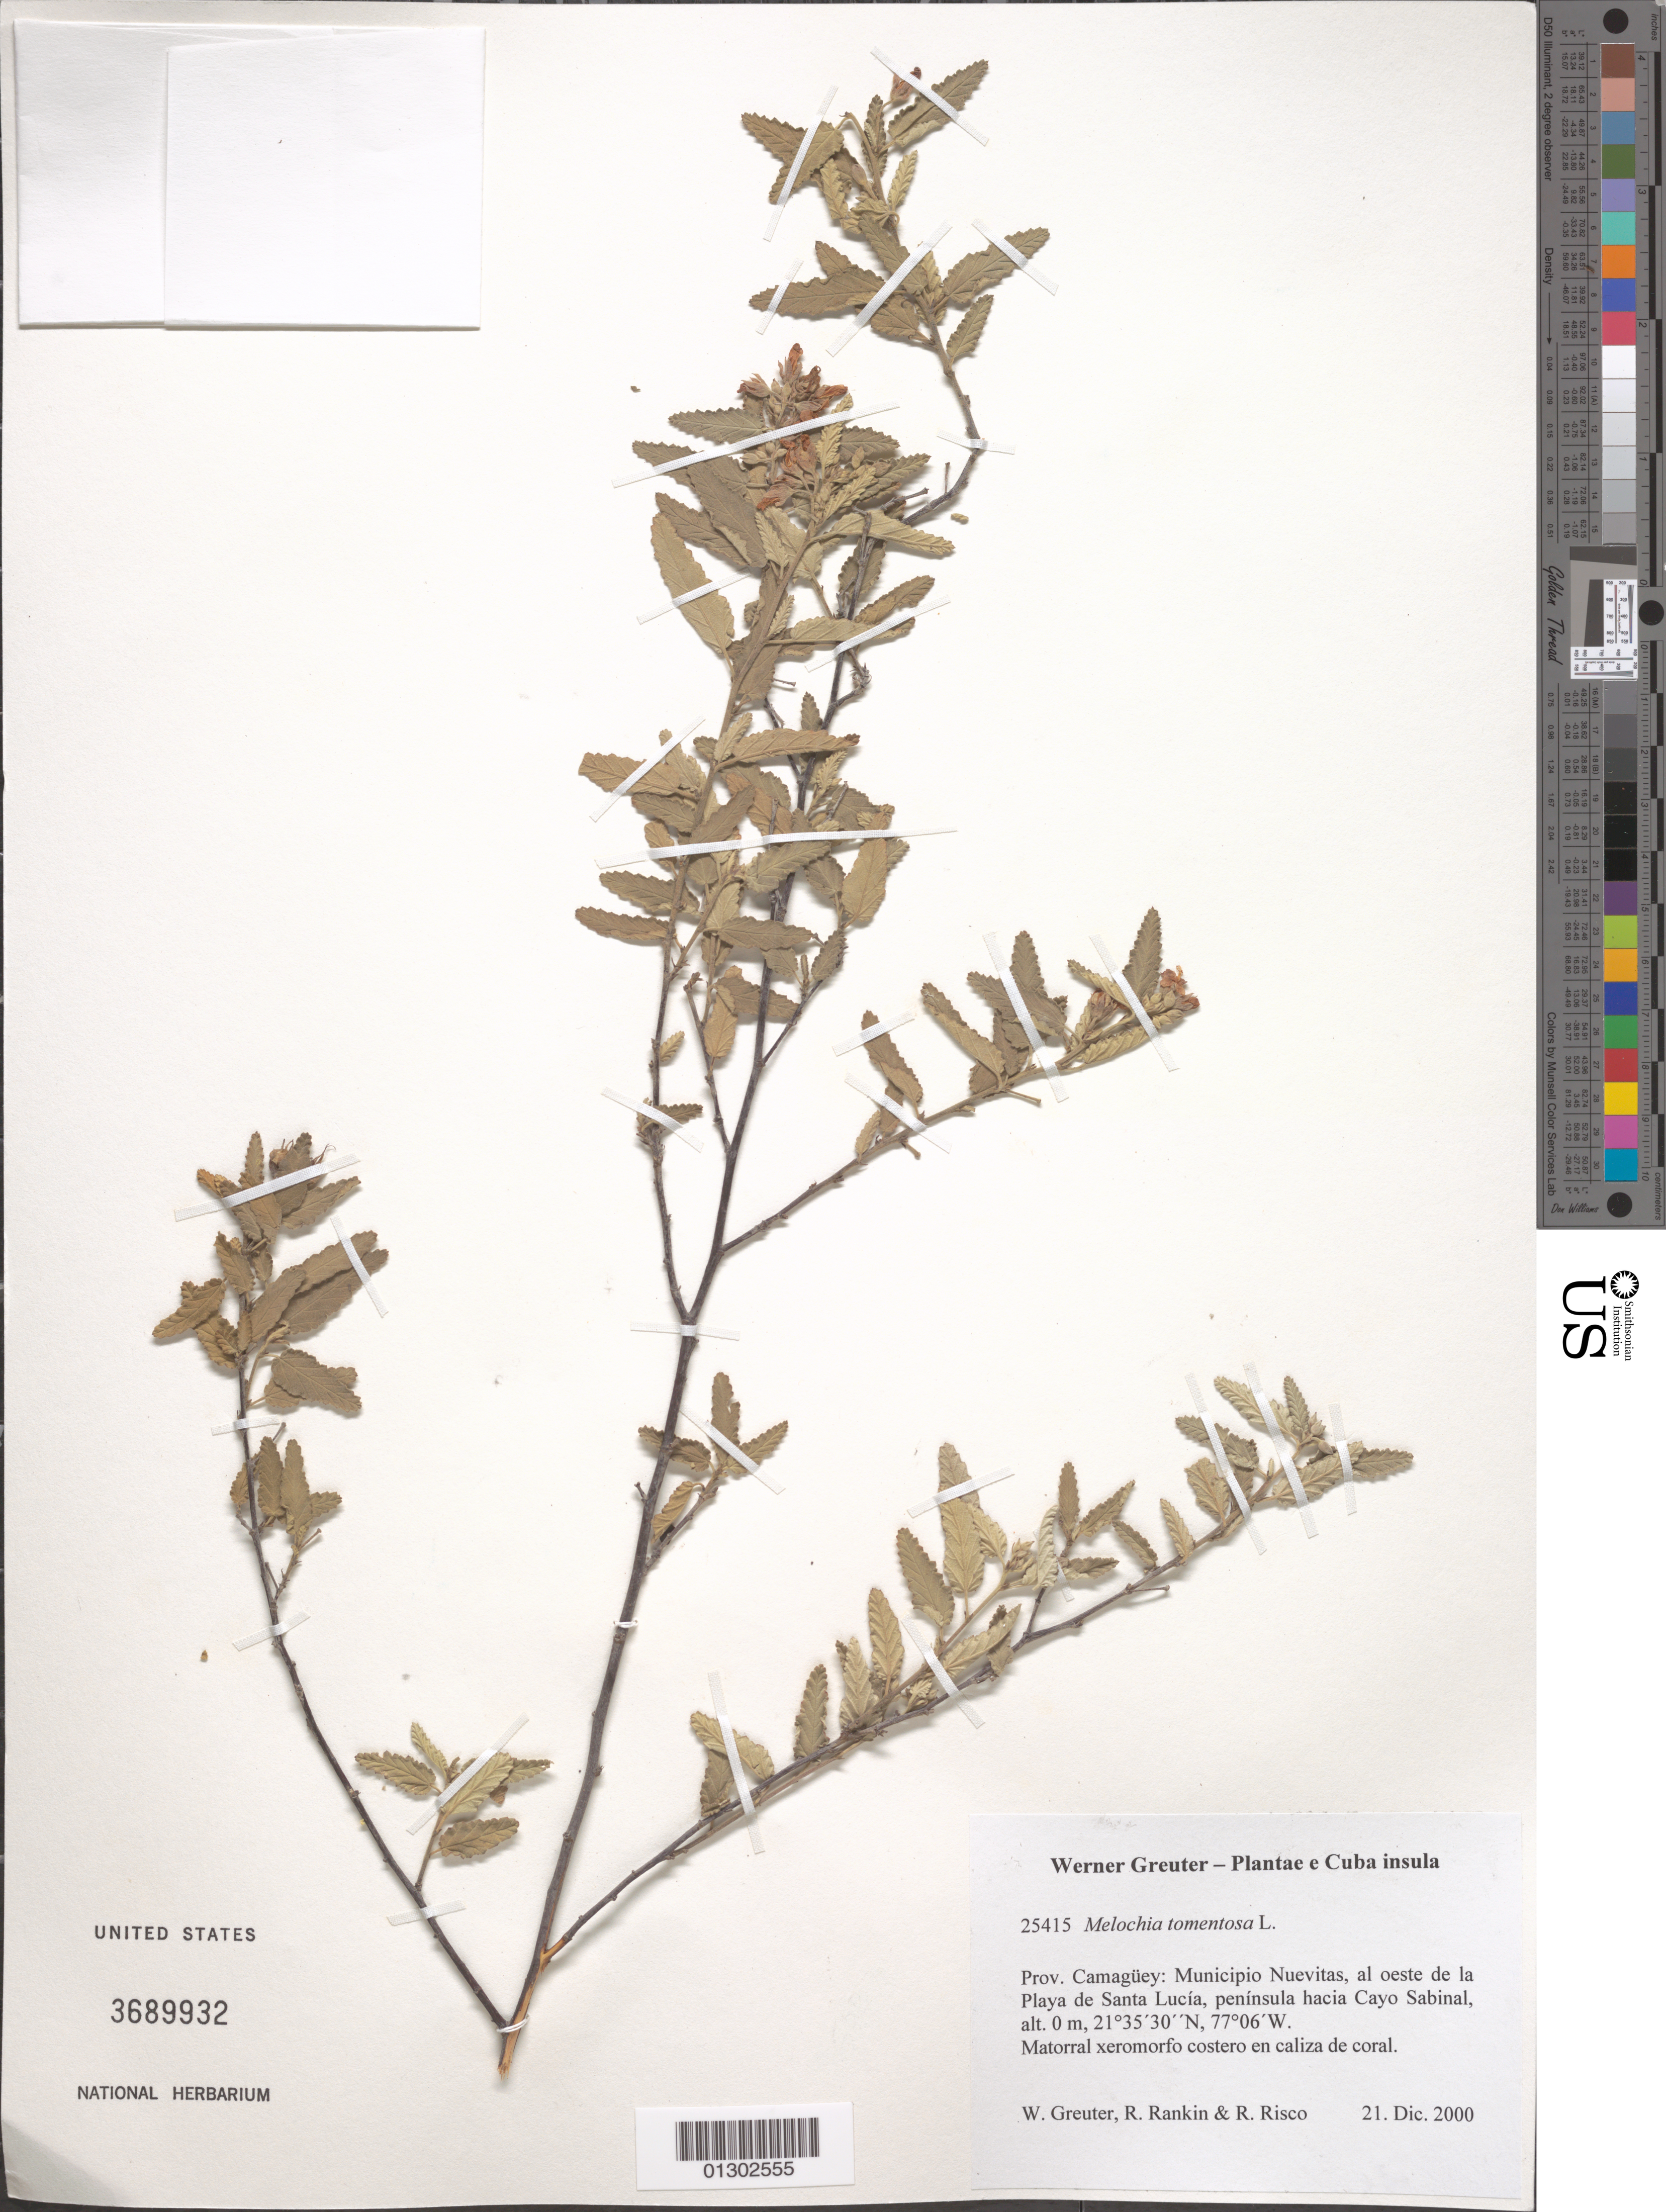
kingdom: Plantae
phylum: Tracheophyta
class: Magnoliopsida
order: Malvales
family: Malvaceae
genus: Melochia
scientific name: Melochia tomentosa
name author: L.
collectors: W. R. Greuter, R. Rankin Rodriguez & R. Risco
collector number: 25415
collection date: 2000-12-21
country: Cuba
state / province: Camagüey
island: Cuba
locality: Municipio Nuevitas, al oeste de la Playa de Santa Lucía, península hacia Cayo Sabinal.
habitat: Matorral xeromorfo costero en caliza de coral.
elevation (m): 0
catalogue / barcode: US 3689932